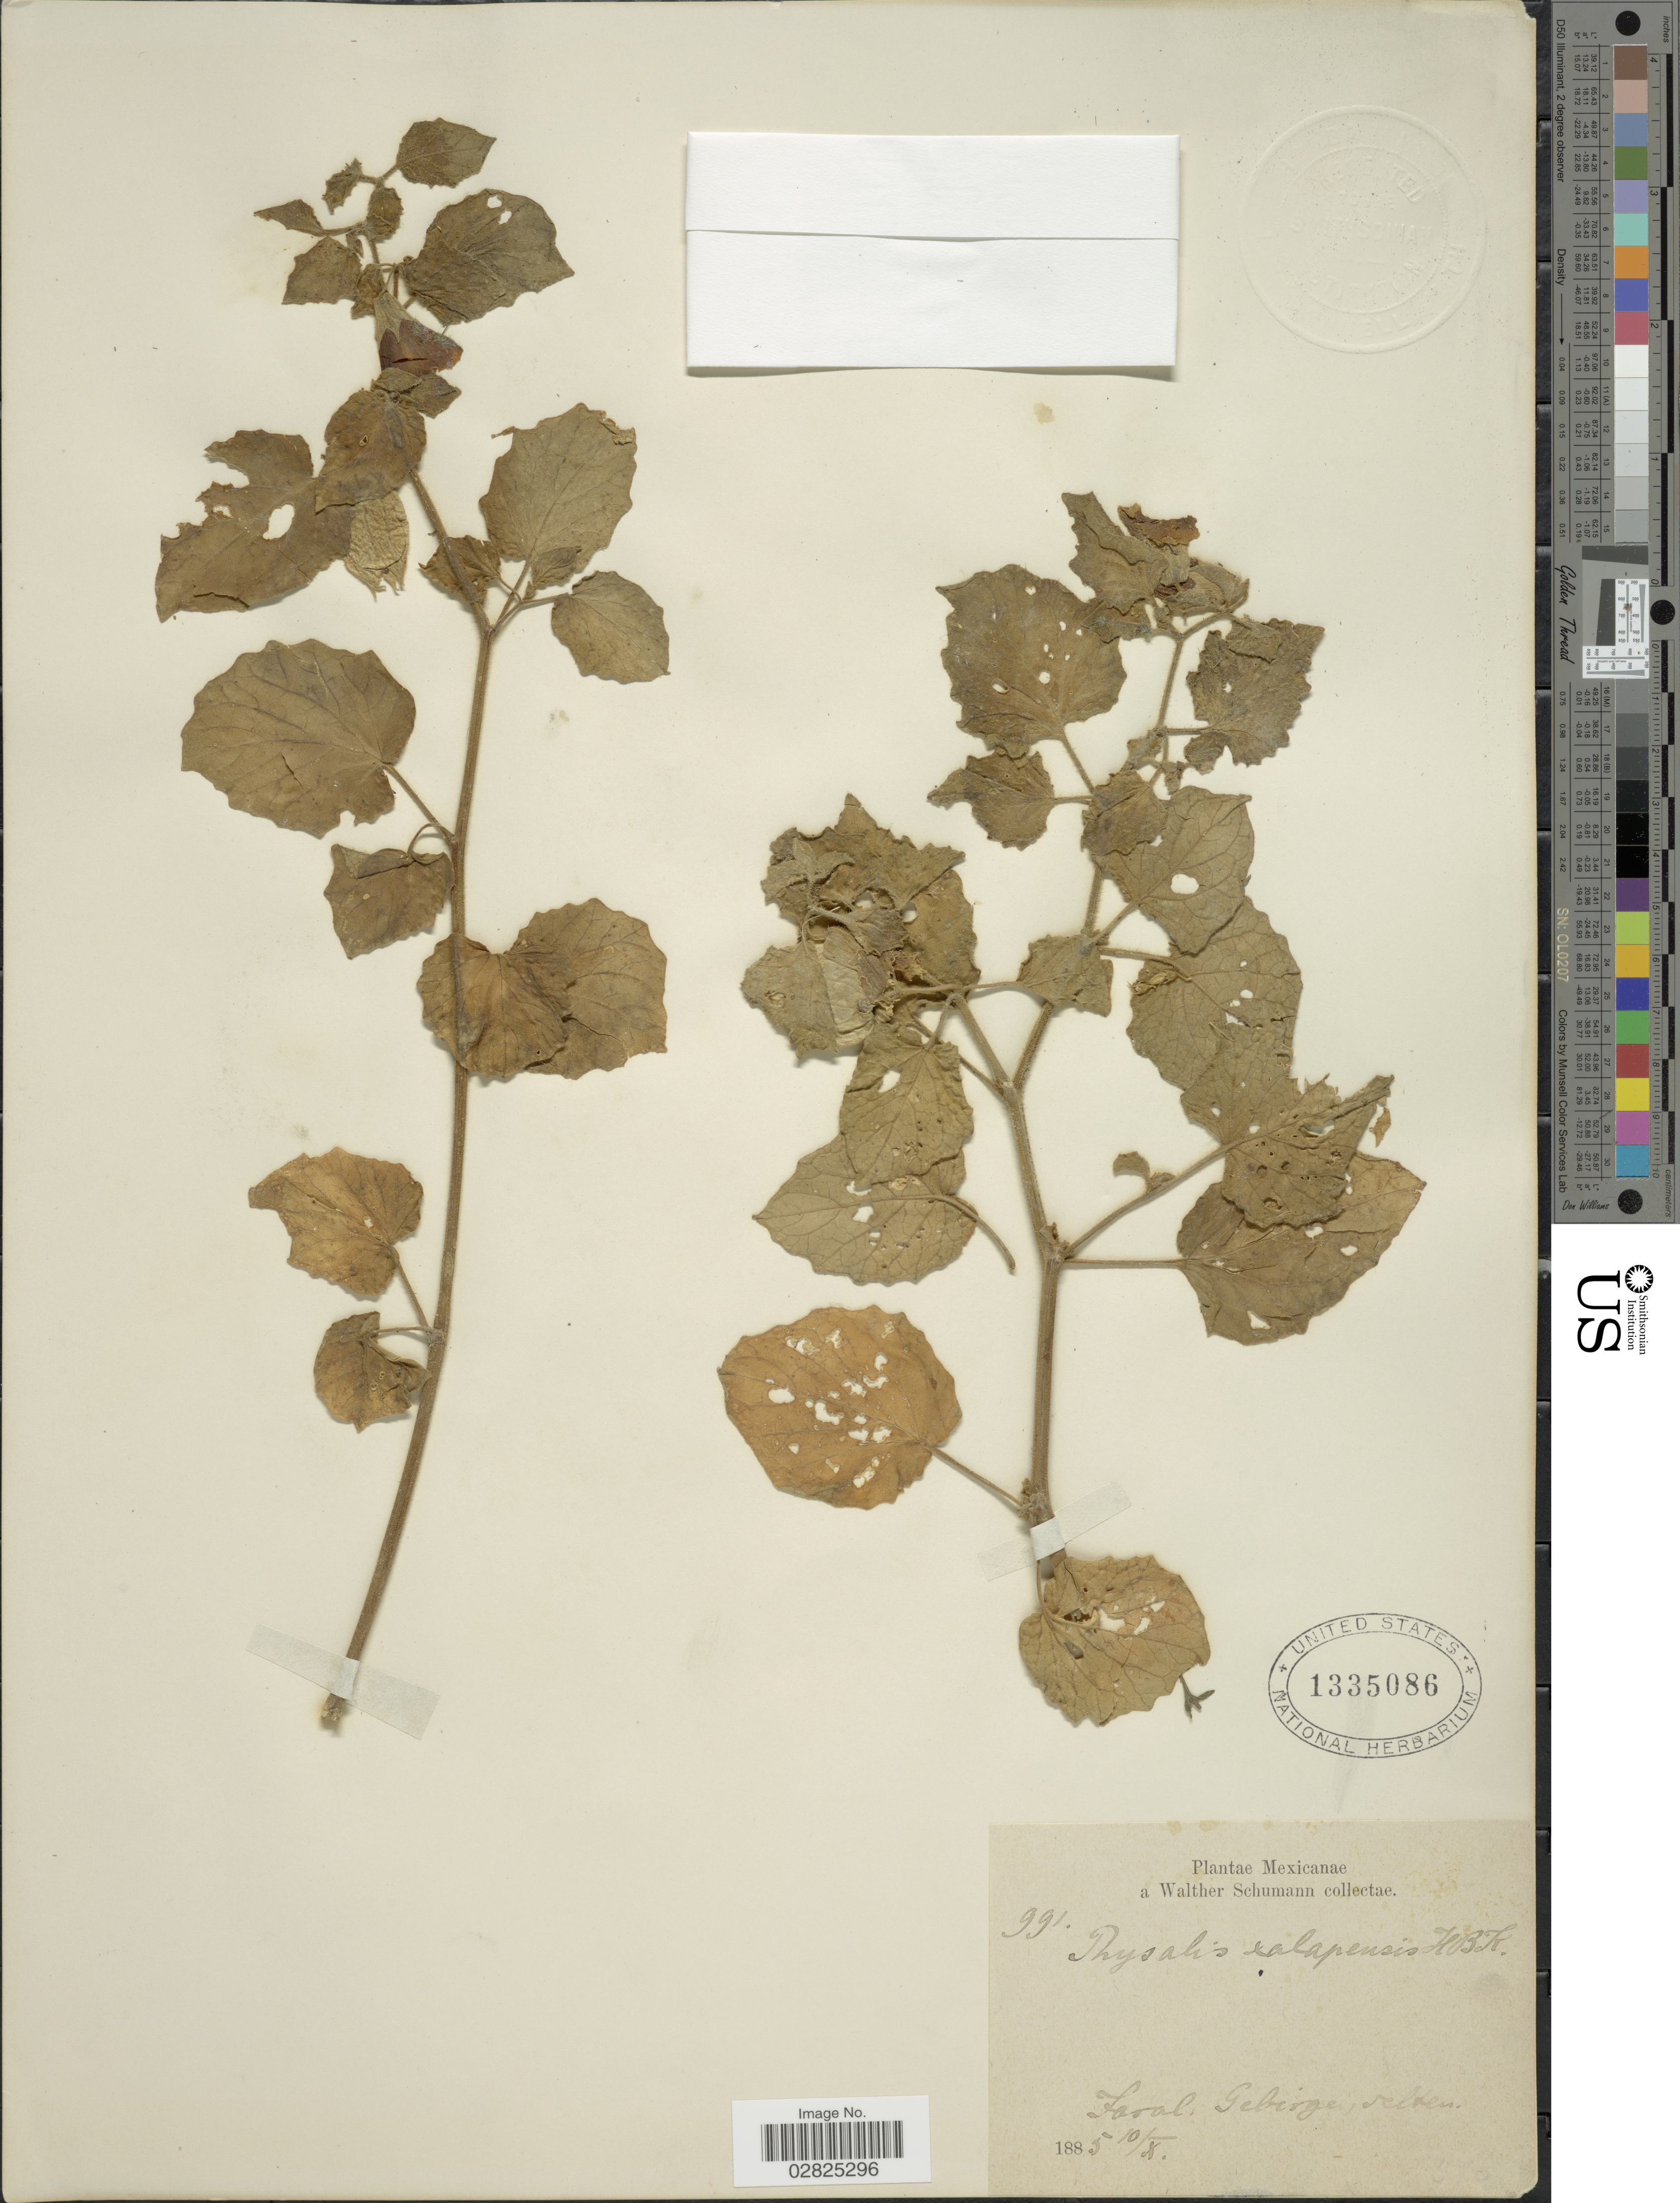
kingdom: Plantae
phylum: Tracheophyta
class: Magnoliopsida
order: Solanales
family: Solanaceae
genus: Physalis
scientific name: Physalis xalapensis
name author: Kunth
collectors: W. Schumann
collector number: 991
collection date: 1885-10-10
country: Mexico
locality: Faral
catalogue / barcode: US 1335086